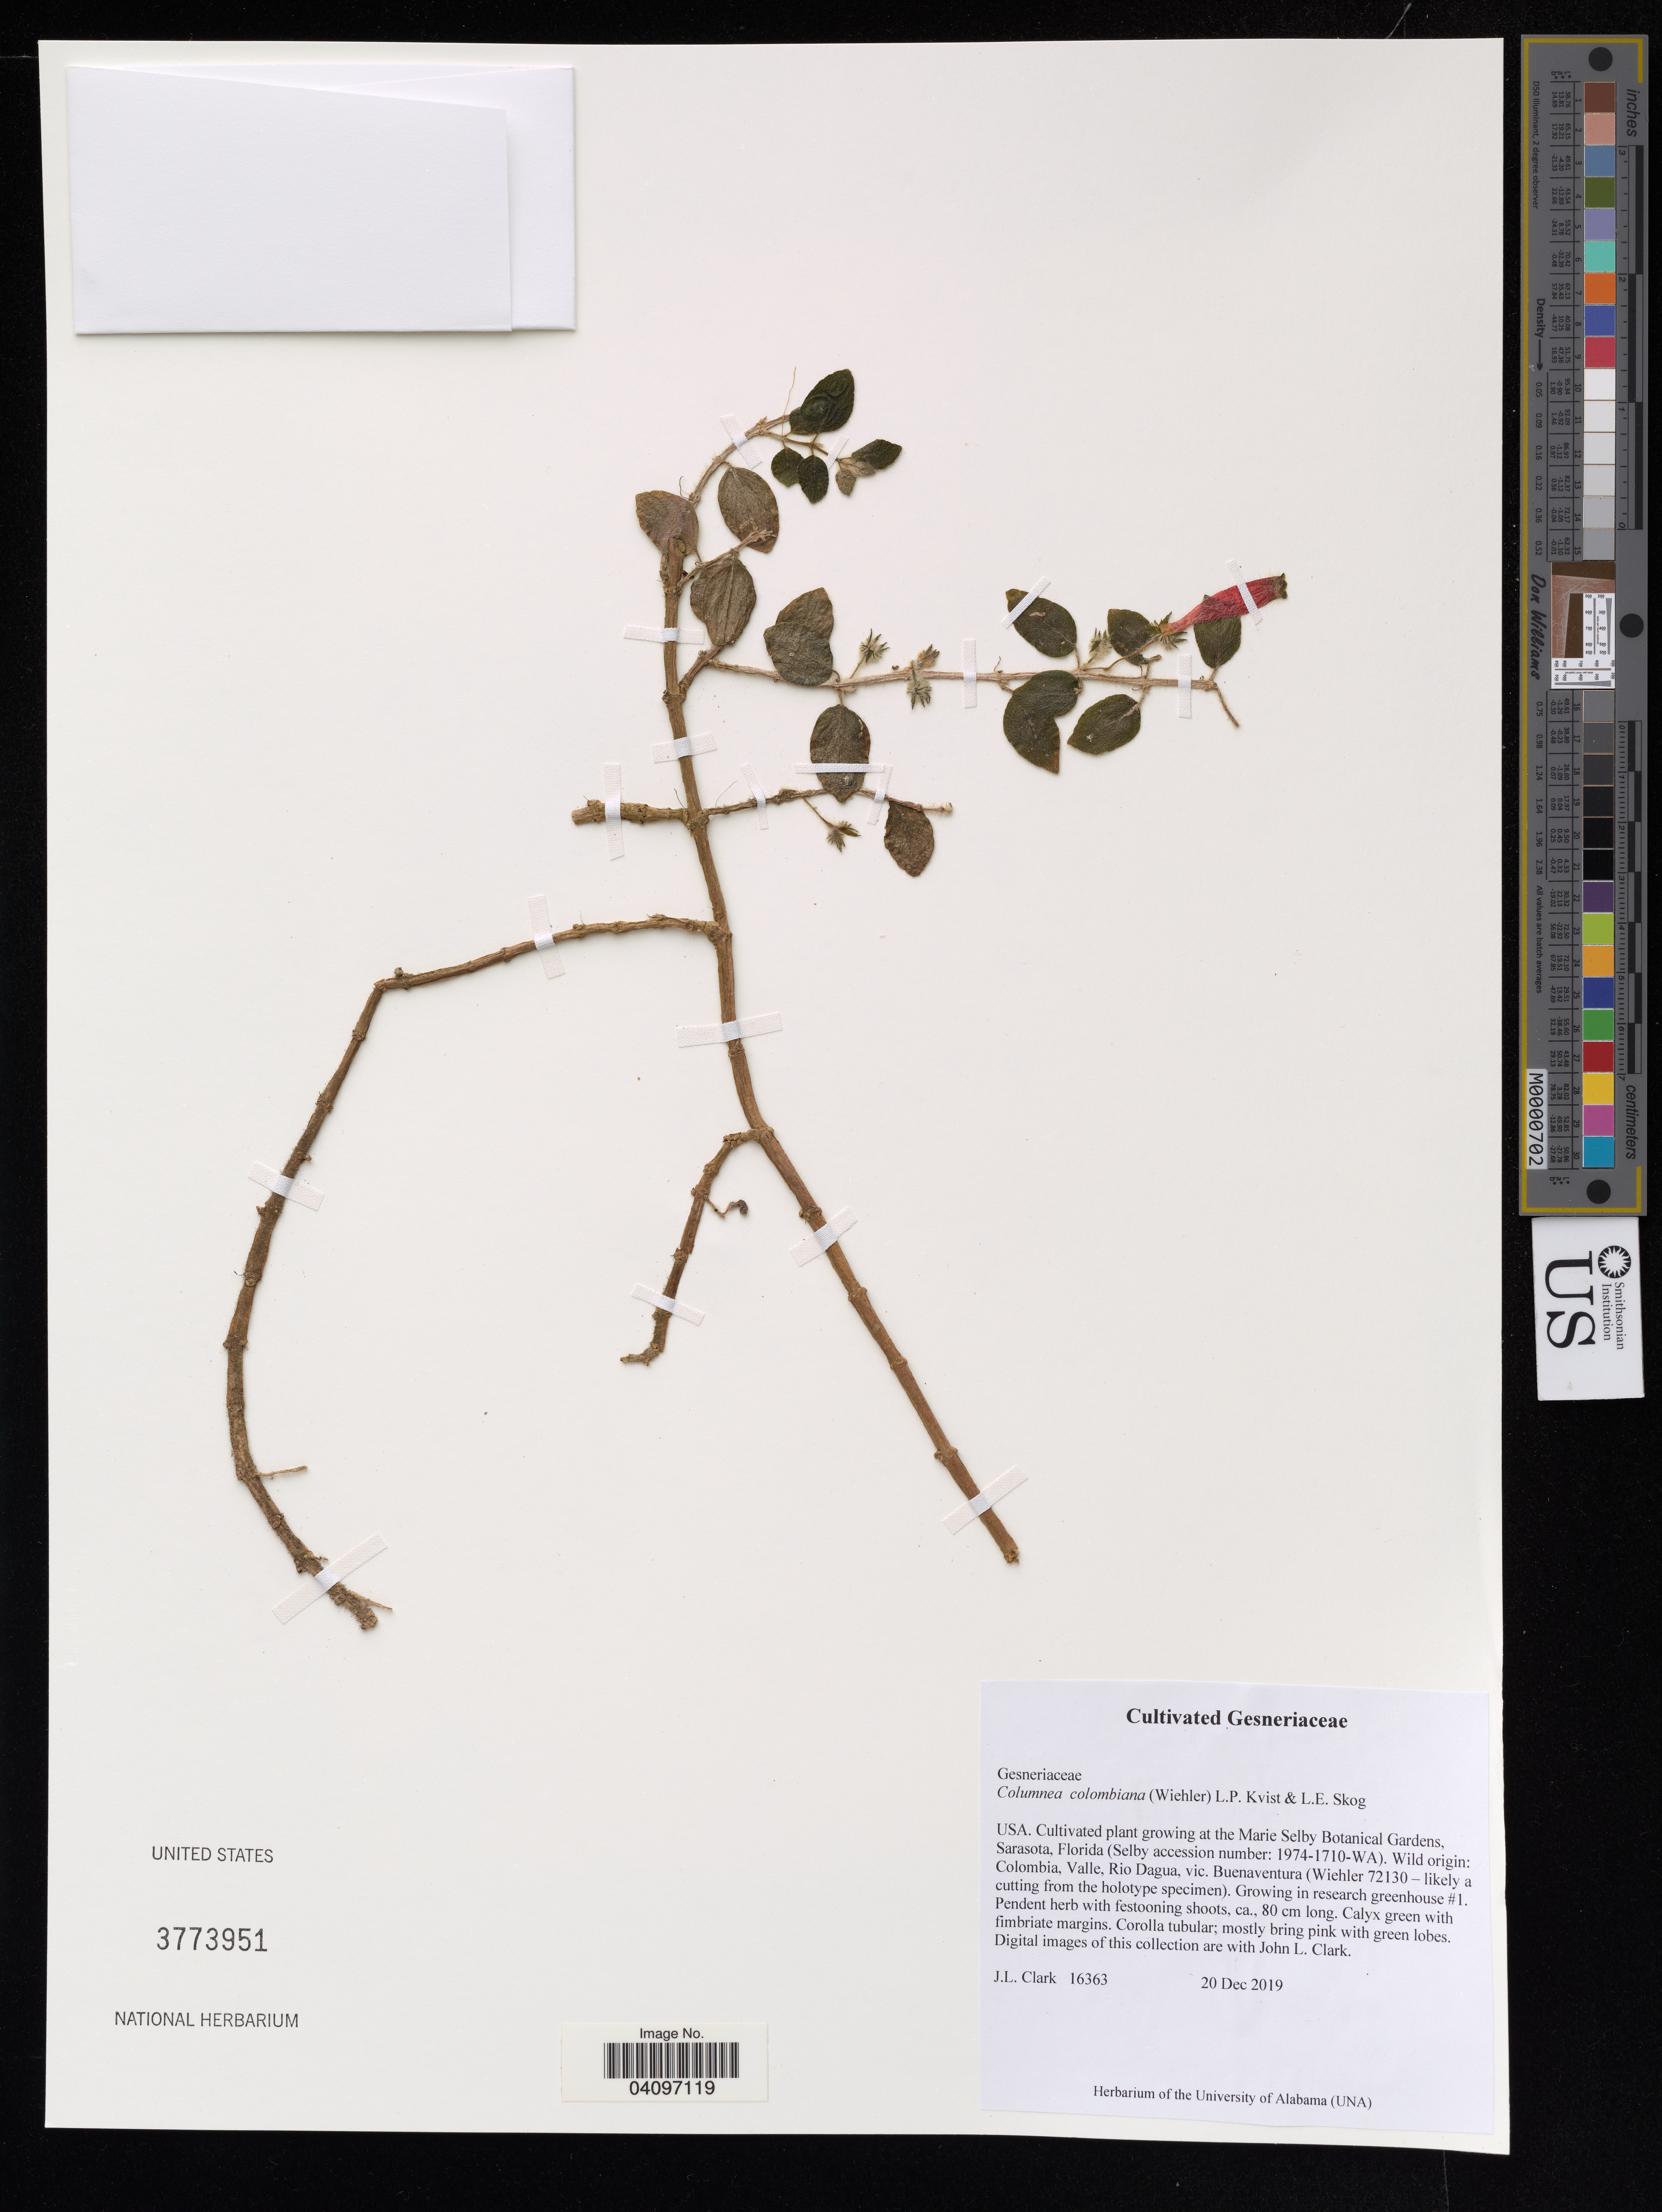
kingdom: Plantae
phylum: Tracheophyta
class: Magnoliopsida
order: Lamiales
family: Gesneriaceae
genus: Columnea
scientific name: Columnea colombiana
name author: (Wiehler) L.P. Kvist & L.E. Skog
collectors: J. Clark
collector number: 16363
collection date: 2019-12-20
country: United States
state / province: Florida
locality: Marie Selby Botanical Gardens, Sarasota.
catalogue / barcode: US 3773951